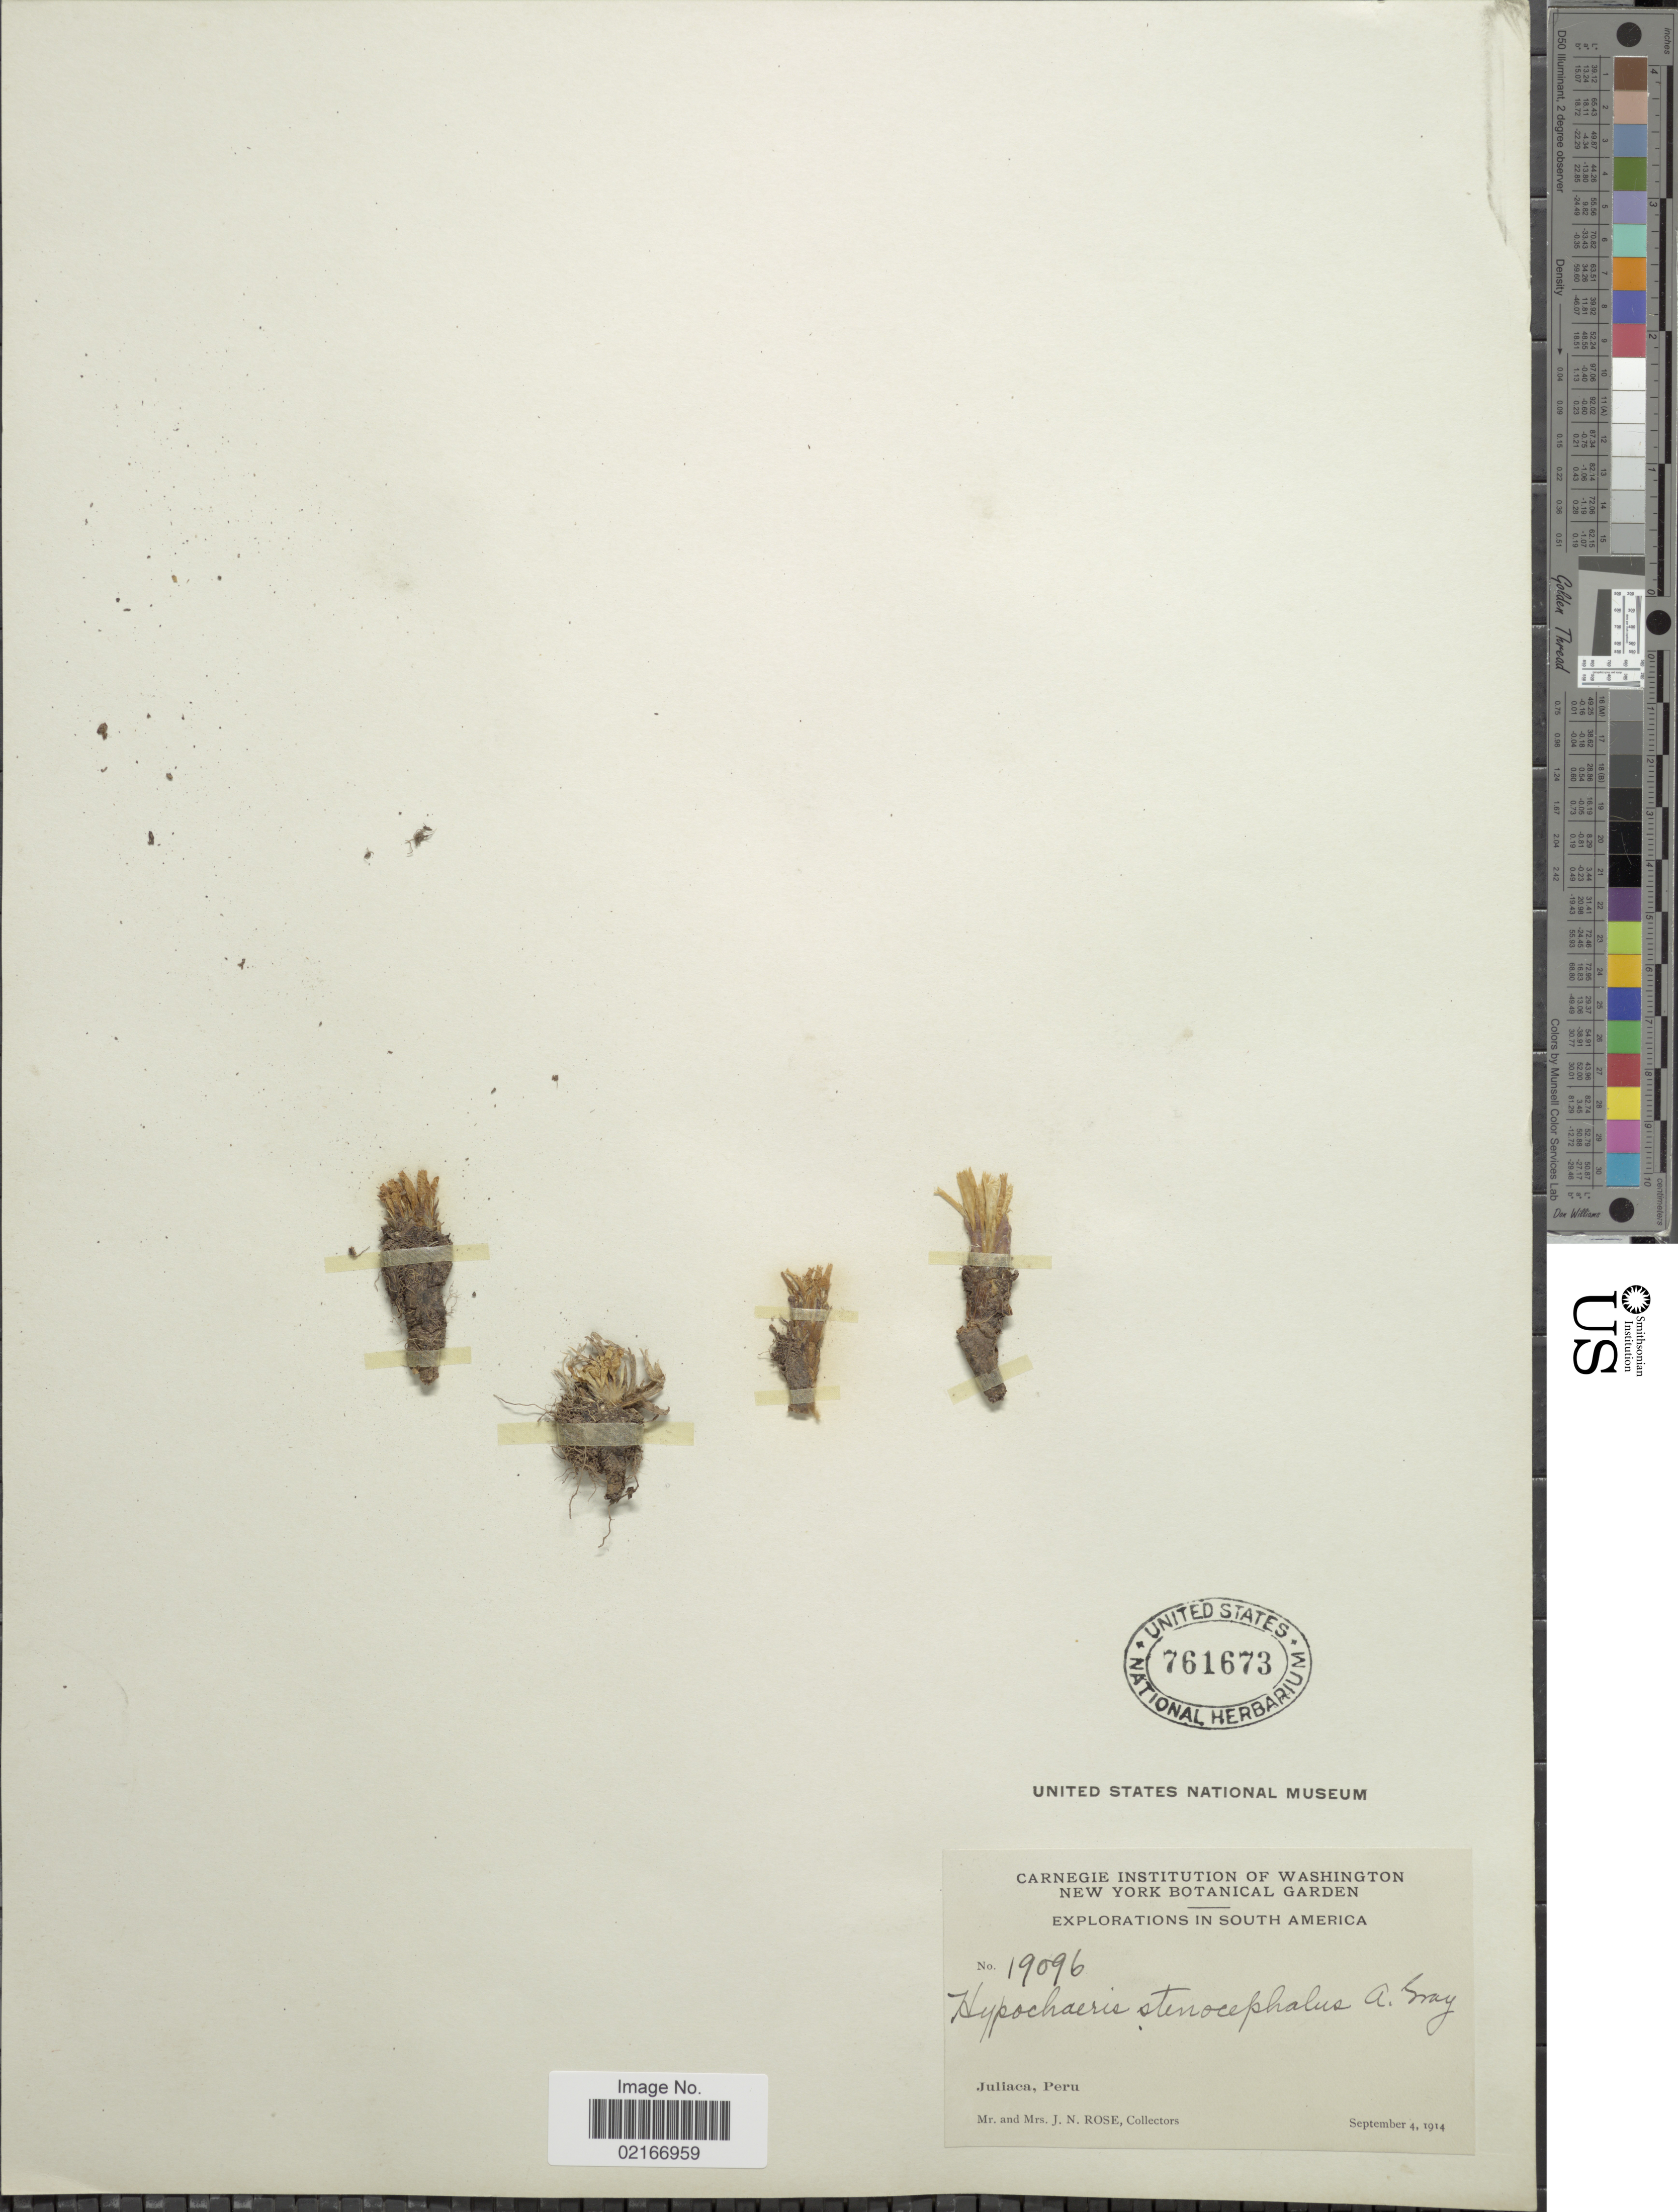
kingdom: Plantae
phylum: Tracheophyta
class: Magnoliopsida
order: Asterales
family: Asteraceae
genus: Hypochaeris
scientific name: Hypochaeris taraxacoides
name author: Ball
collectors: J. N. Rose & L. B. Rose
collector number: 19096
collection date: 1914-09-04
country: Peru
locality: Juliaca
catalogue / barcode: US 761673